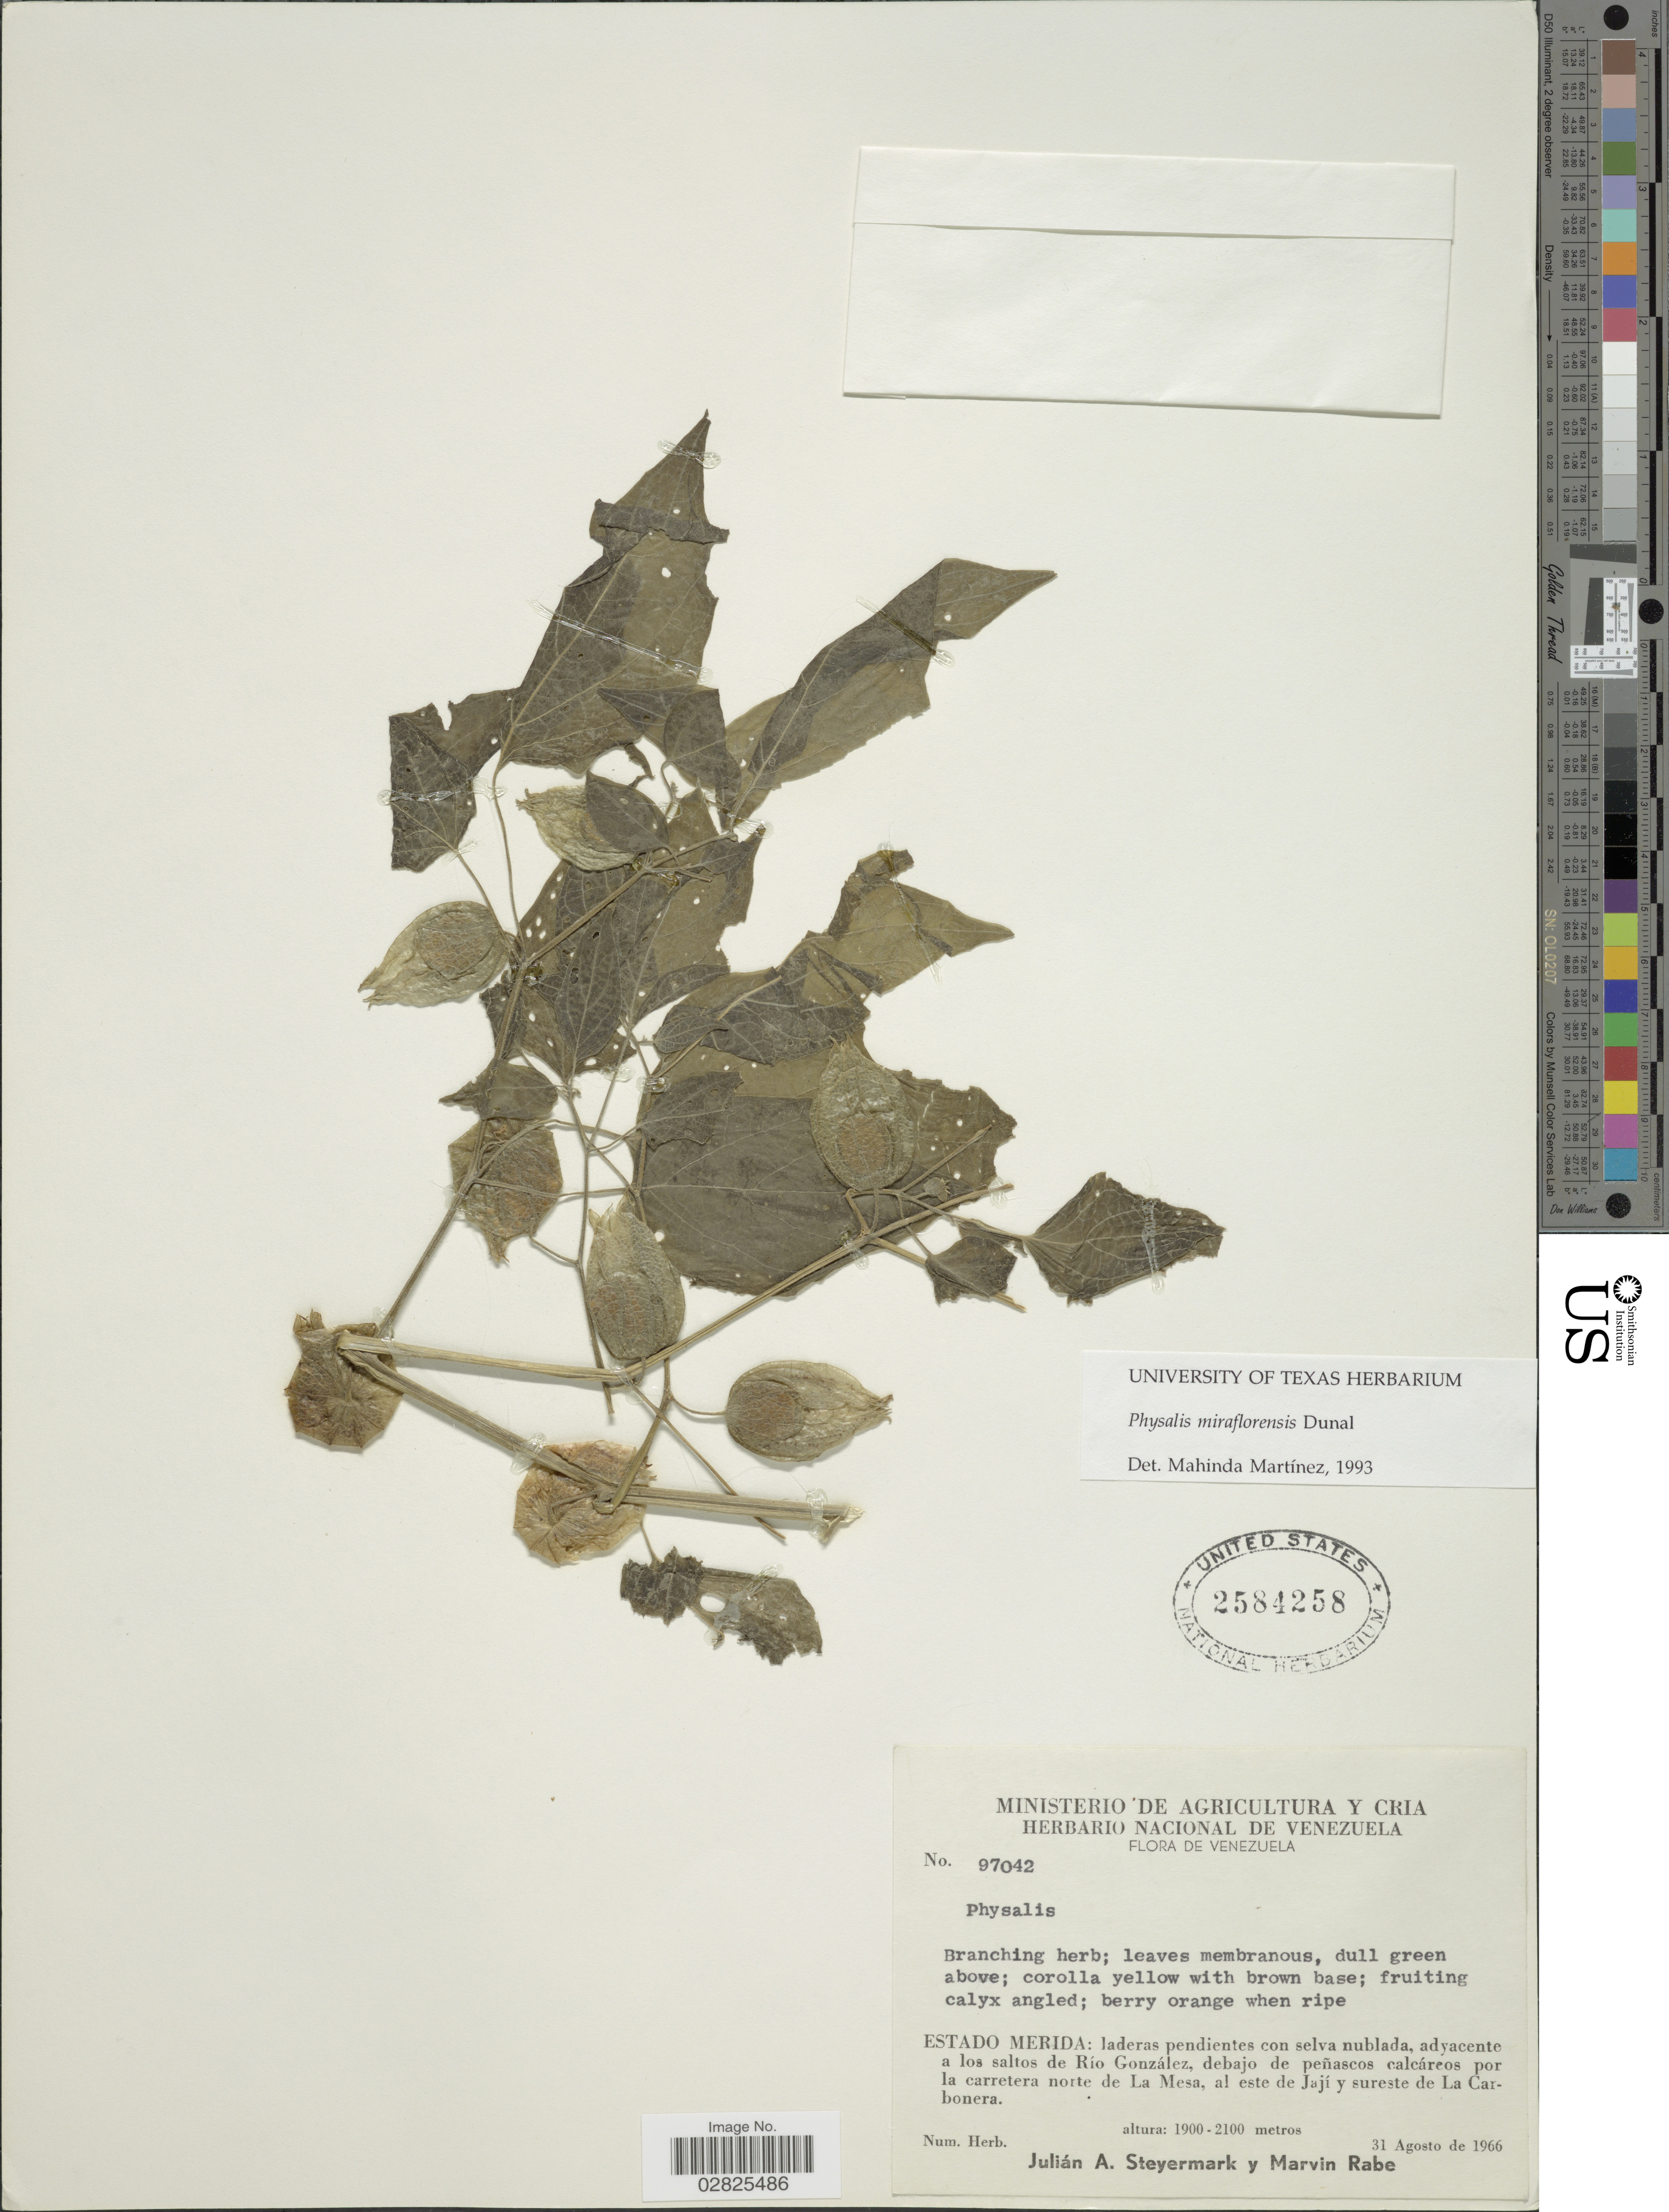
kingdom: Plantae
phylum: Tracheophyta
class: Magnoliopsida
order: Solanales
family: Solanaceae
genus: Physalis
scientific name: Physalis miraflorensis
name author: Dunal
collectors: J. Steyermark & M. Rabe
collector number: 97042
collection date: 1966-08-31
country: Venezuela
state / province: Mérida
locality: Laderas pendientes con selva nublada, adyacente a los saltos de Río González, debajo de peñascos calcárcos por la carretera norte de La Mesa, al este de Jají y sureste de La Carbonera.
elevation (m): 1900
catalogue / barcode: US 2584258